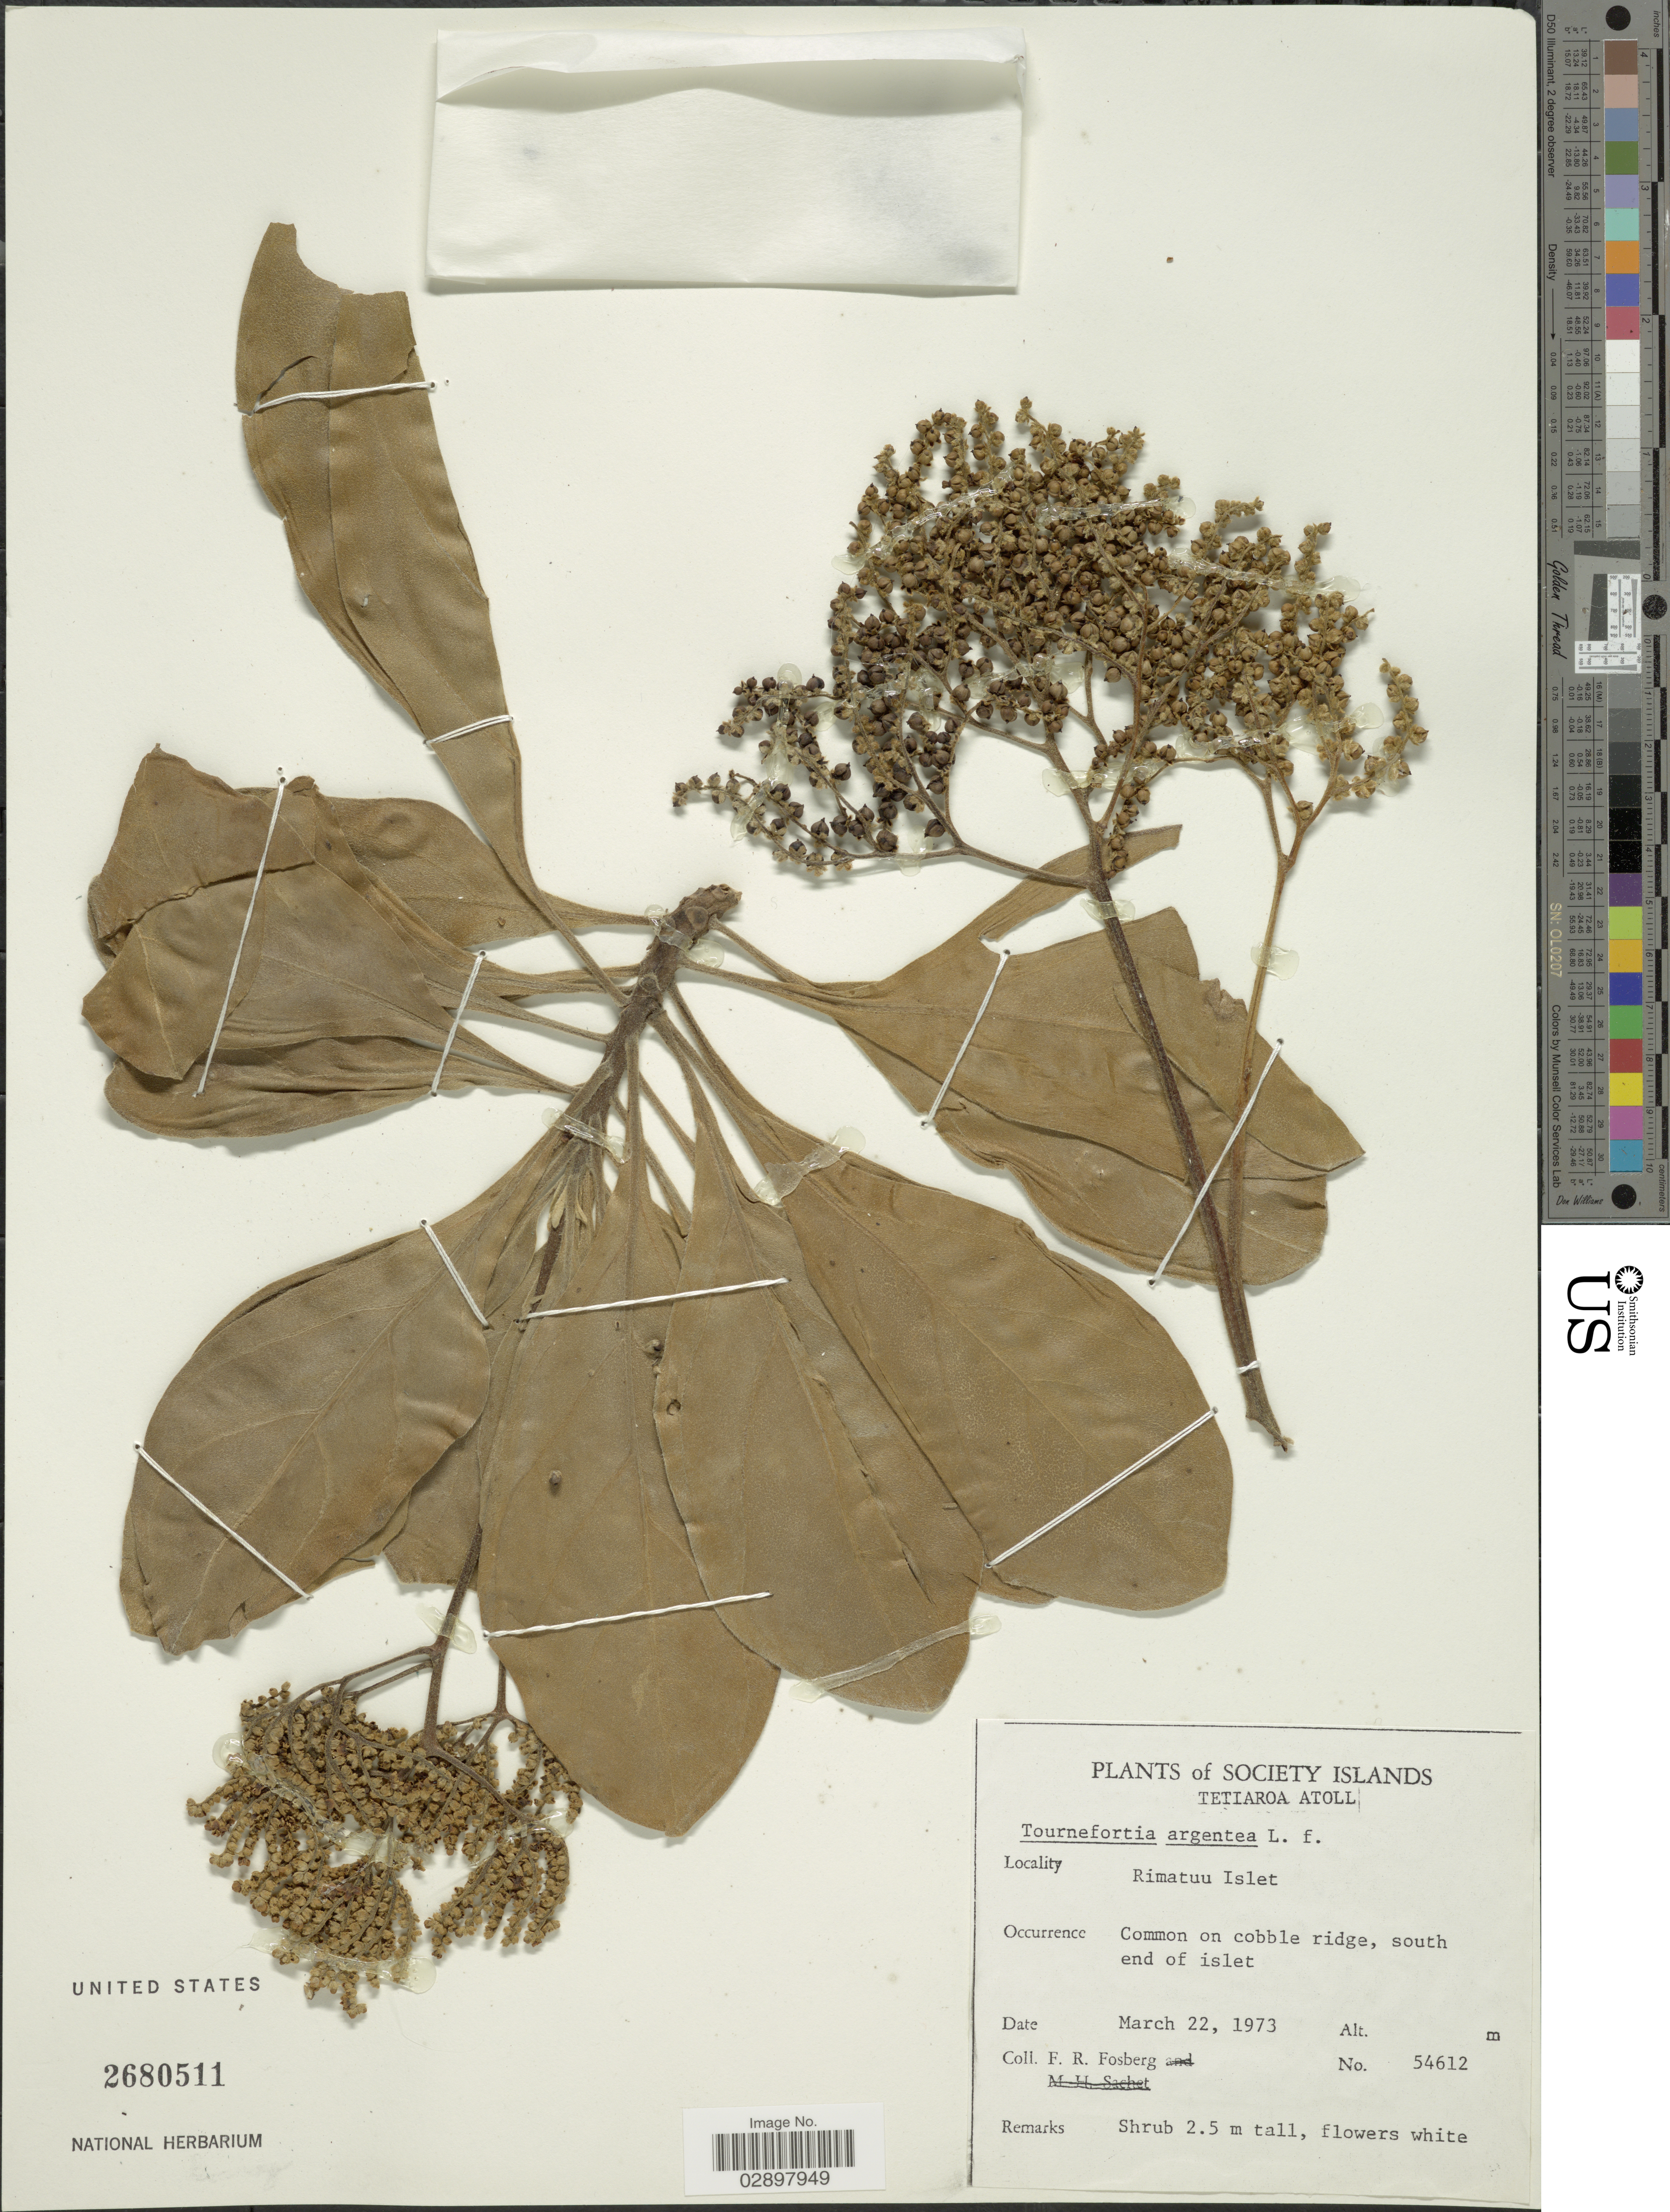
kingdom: Plantae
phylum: Tracheophyta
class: Magnoliopsida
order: Boraginales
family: Heliotropiaceae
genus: Heliotropium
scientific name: Heliotropium arboreum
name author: (Blanco) Mabberley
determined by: Wagner, W. L., (BOT), Smithsonian Institution - National Museum of Natural History (UNITED STATES)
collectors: F. R. Fosberg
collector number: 54612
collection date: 1973-03-22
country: French Polynesia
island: Tetiaroa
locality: Society Islands. Tetiaroa Atoll. Rimatuu Islet.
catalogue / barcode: US 2680511